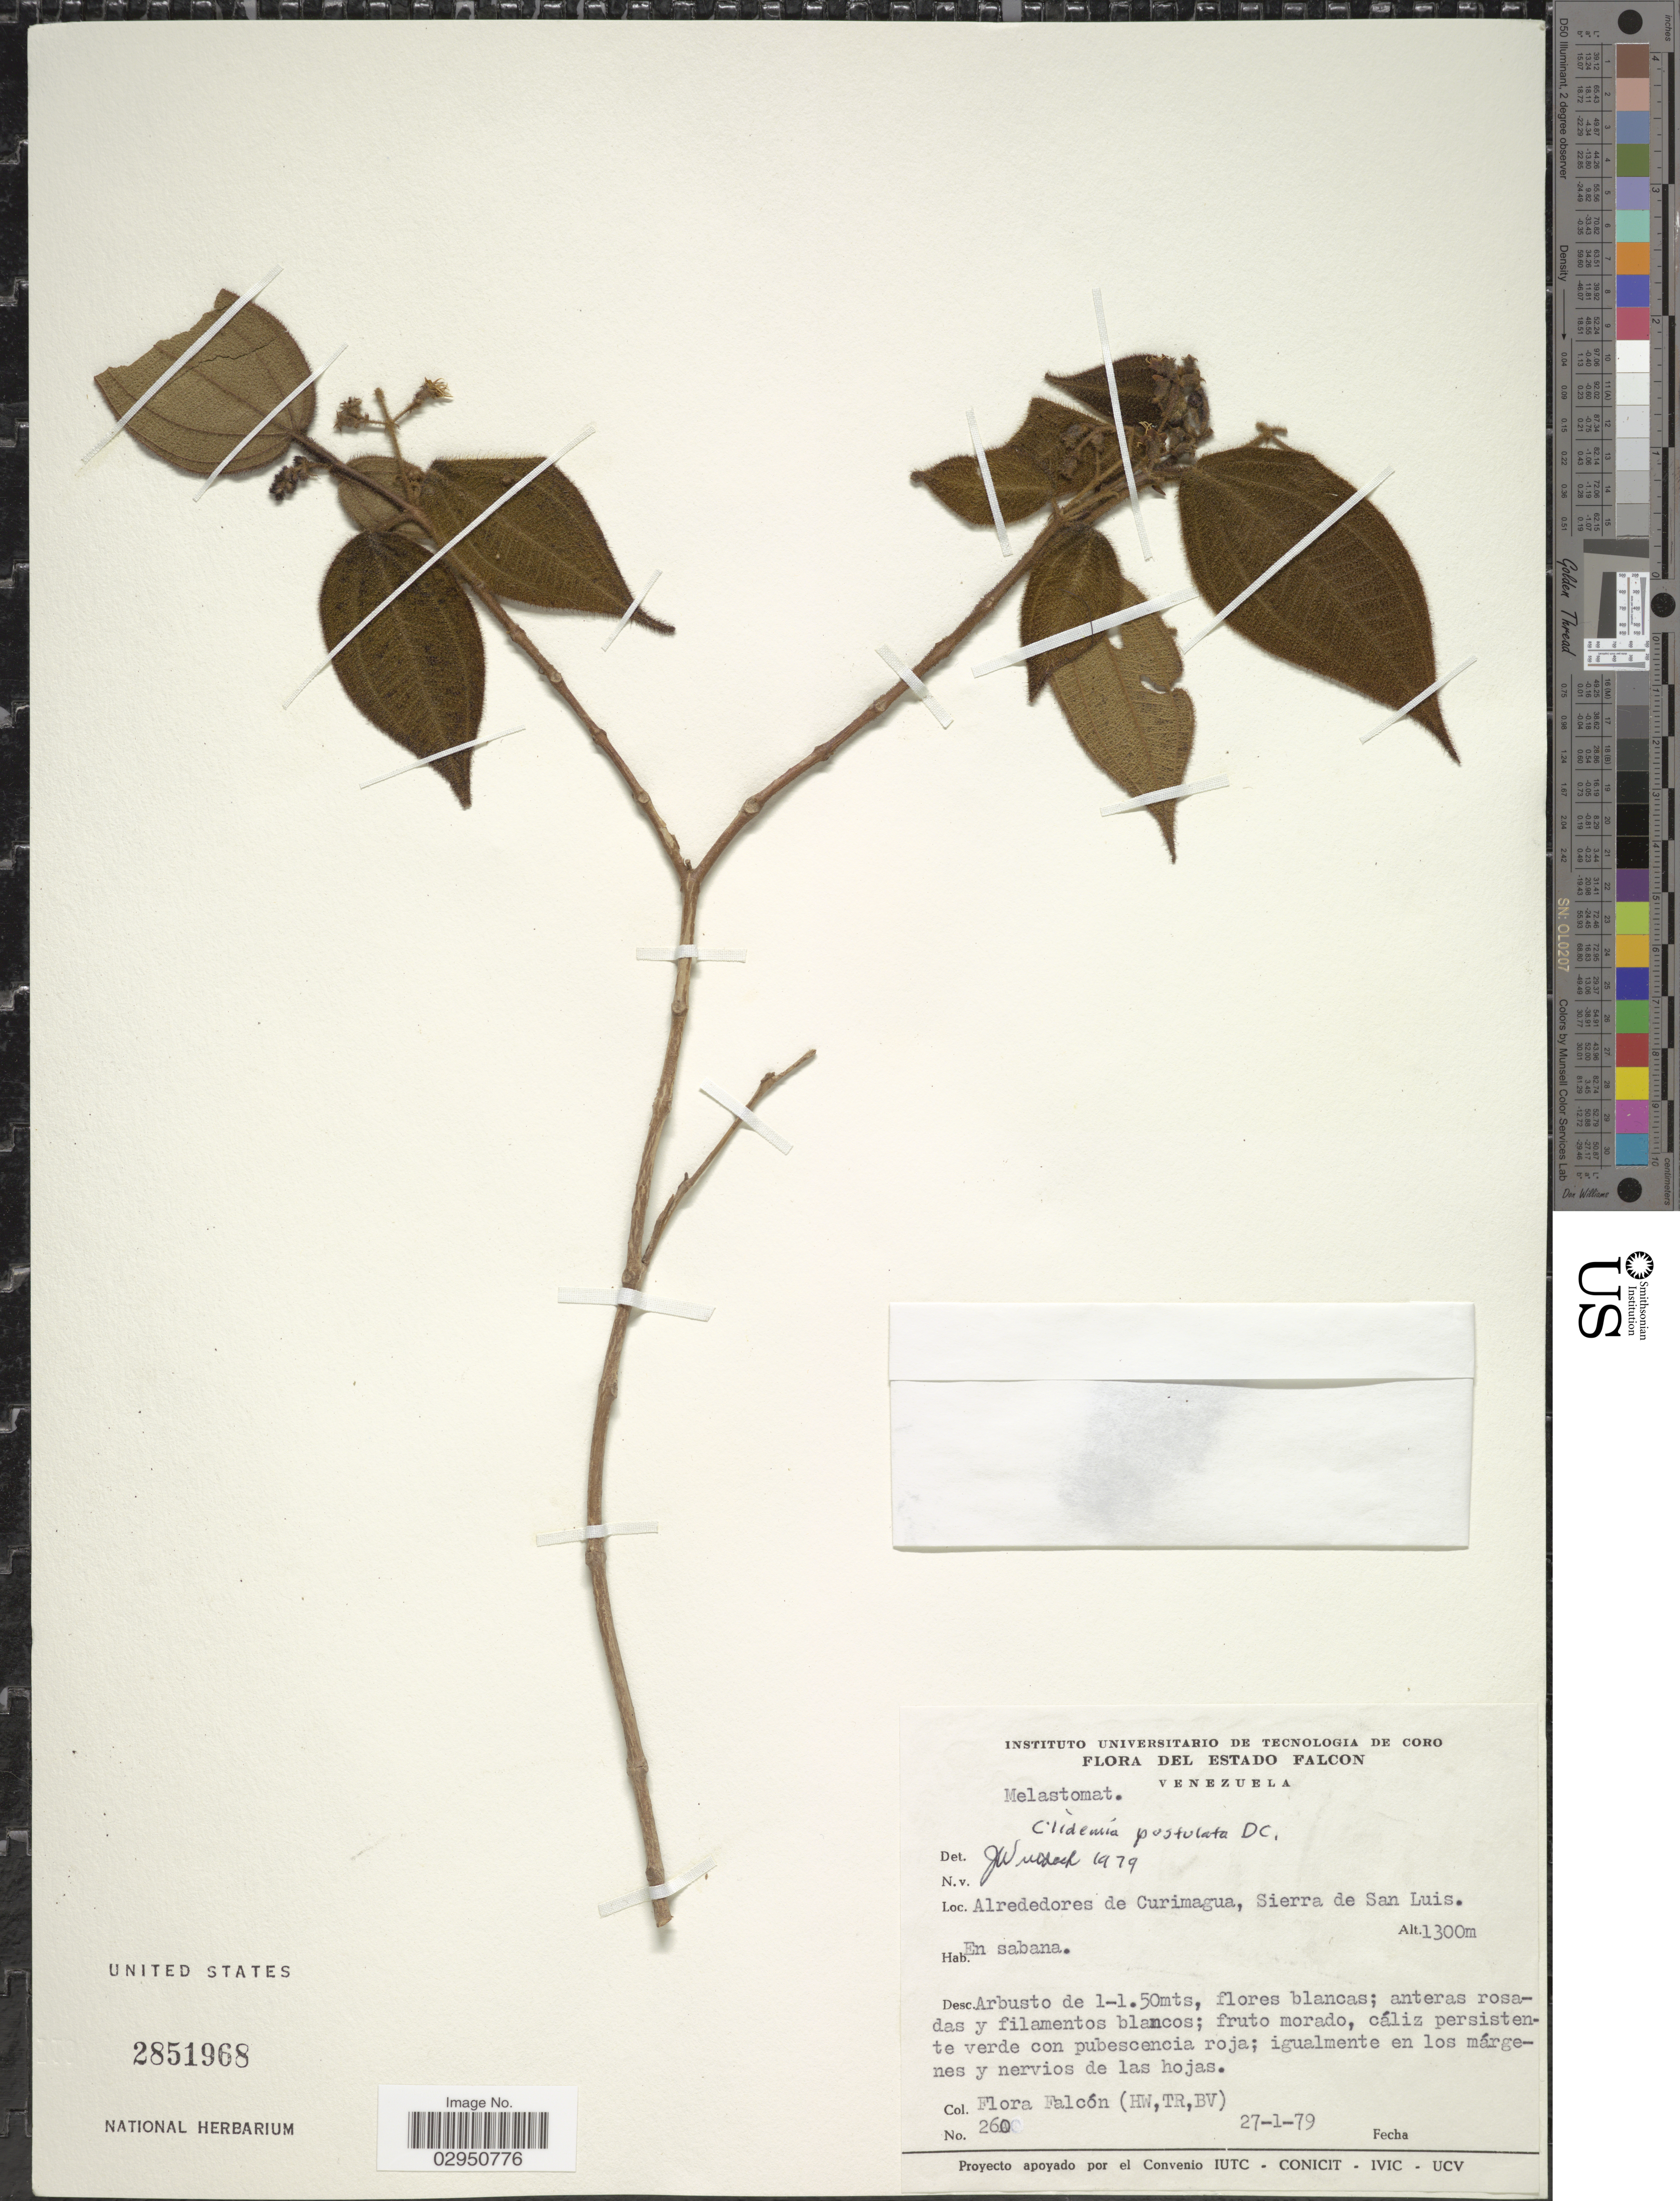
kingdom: Plantae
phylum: Tracheophyta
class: Magnoliopsida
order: Myrtales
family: Melastomataceae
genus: Clidemia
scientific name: Clidemia pustulata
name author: DC.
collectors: Flora Falcón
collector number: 260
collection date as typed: Transcribed d/m/y: 27/1/79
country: Venezuela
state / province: Falcón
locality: Alrededores de Curimagua, Sierra de San Luis.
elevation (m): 1300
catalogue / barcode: US 2851968